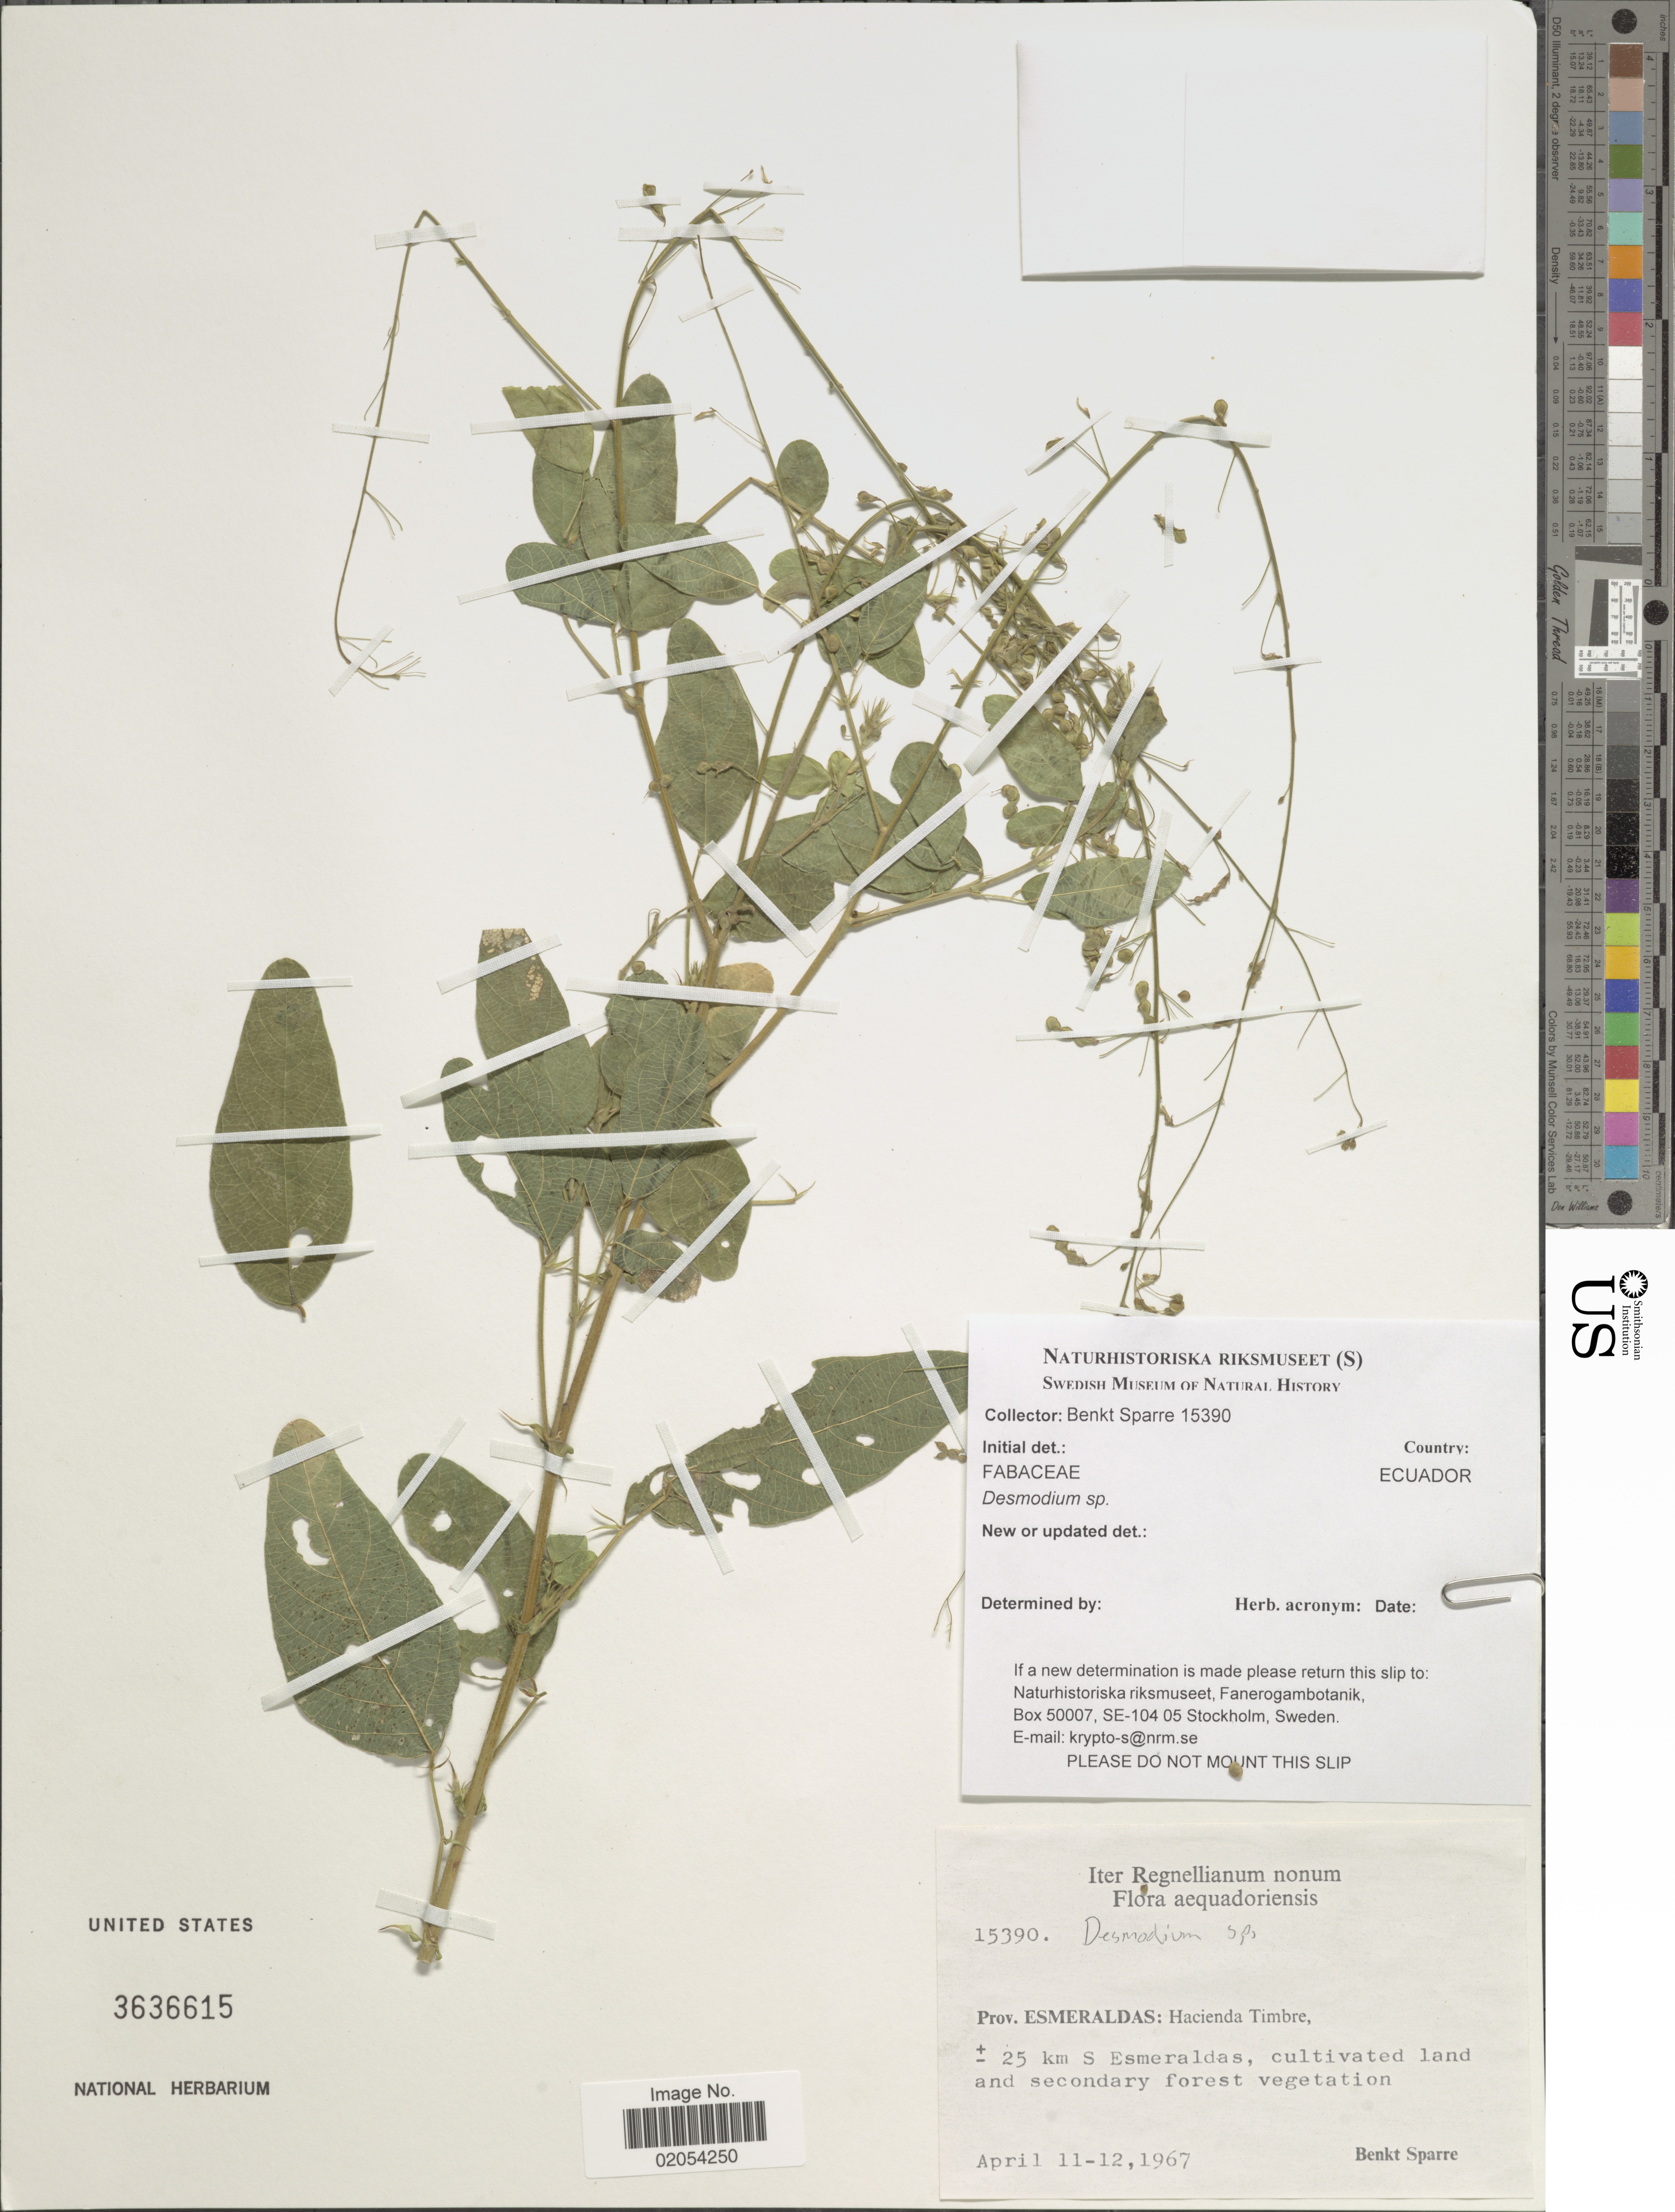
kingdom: Plantae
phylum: Tracheophyta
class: Magnoliopsida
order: Fabales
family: Fabaceae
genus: Desmodium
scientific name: Desmodium sp.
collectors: B. Sparre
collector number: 15390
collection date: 1967-04-11/1967-04-12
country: Ecuador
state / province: Esmeraldas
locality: Prov. Esmeraldas: Hacienda Timbre ± 25 km S Esmeraldas, cultivated land and secondary.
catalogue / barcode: US 3636615